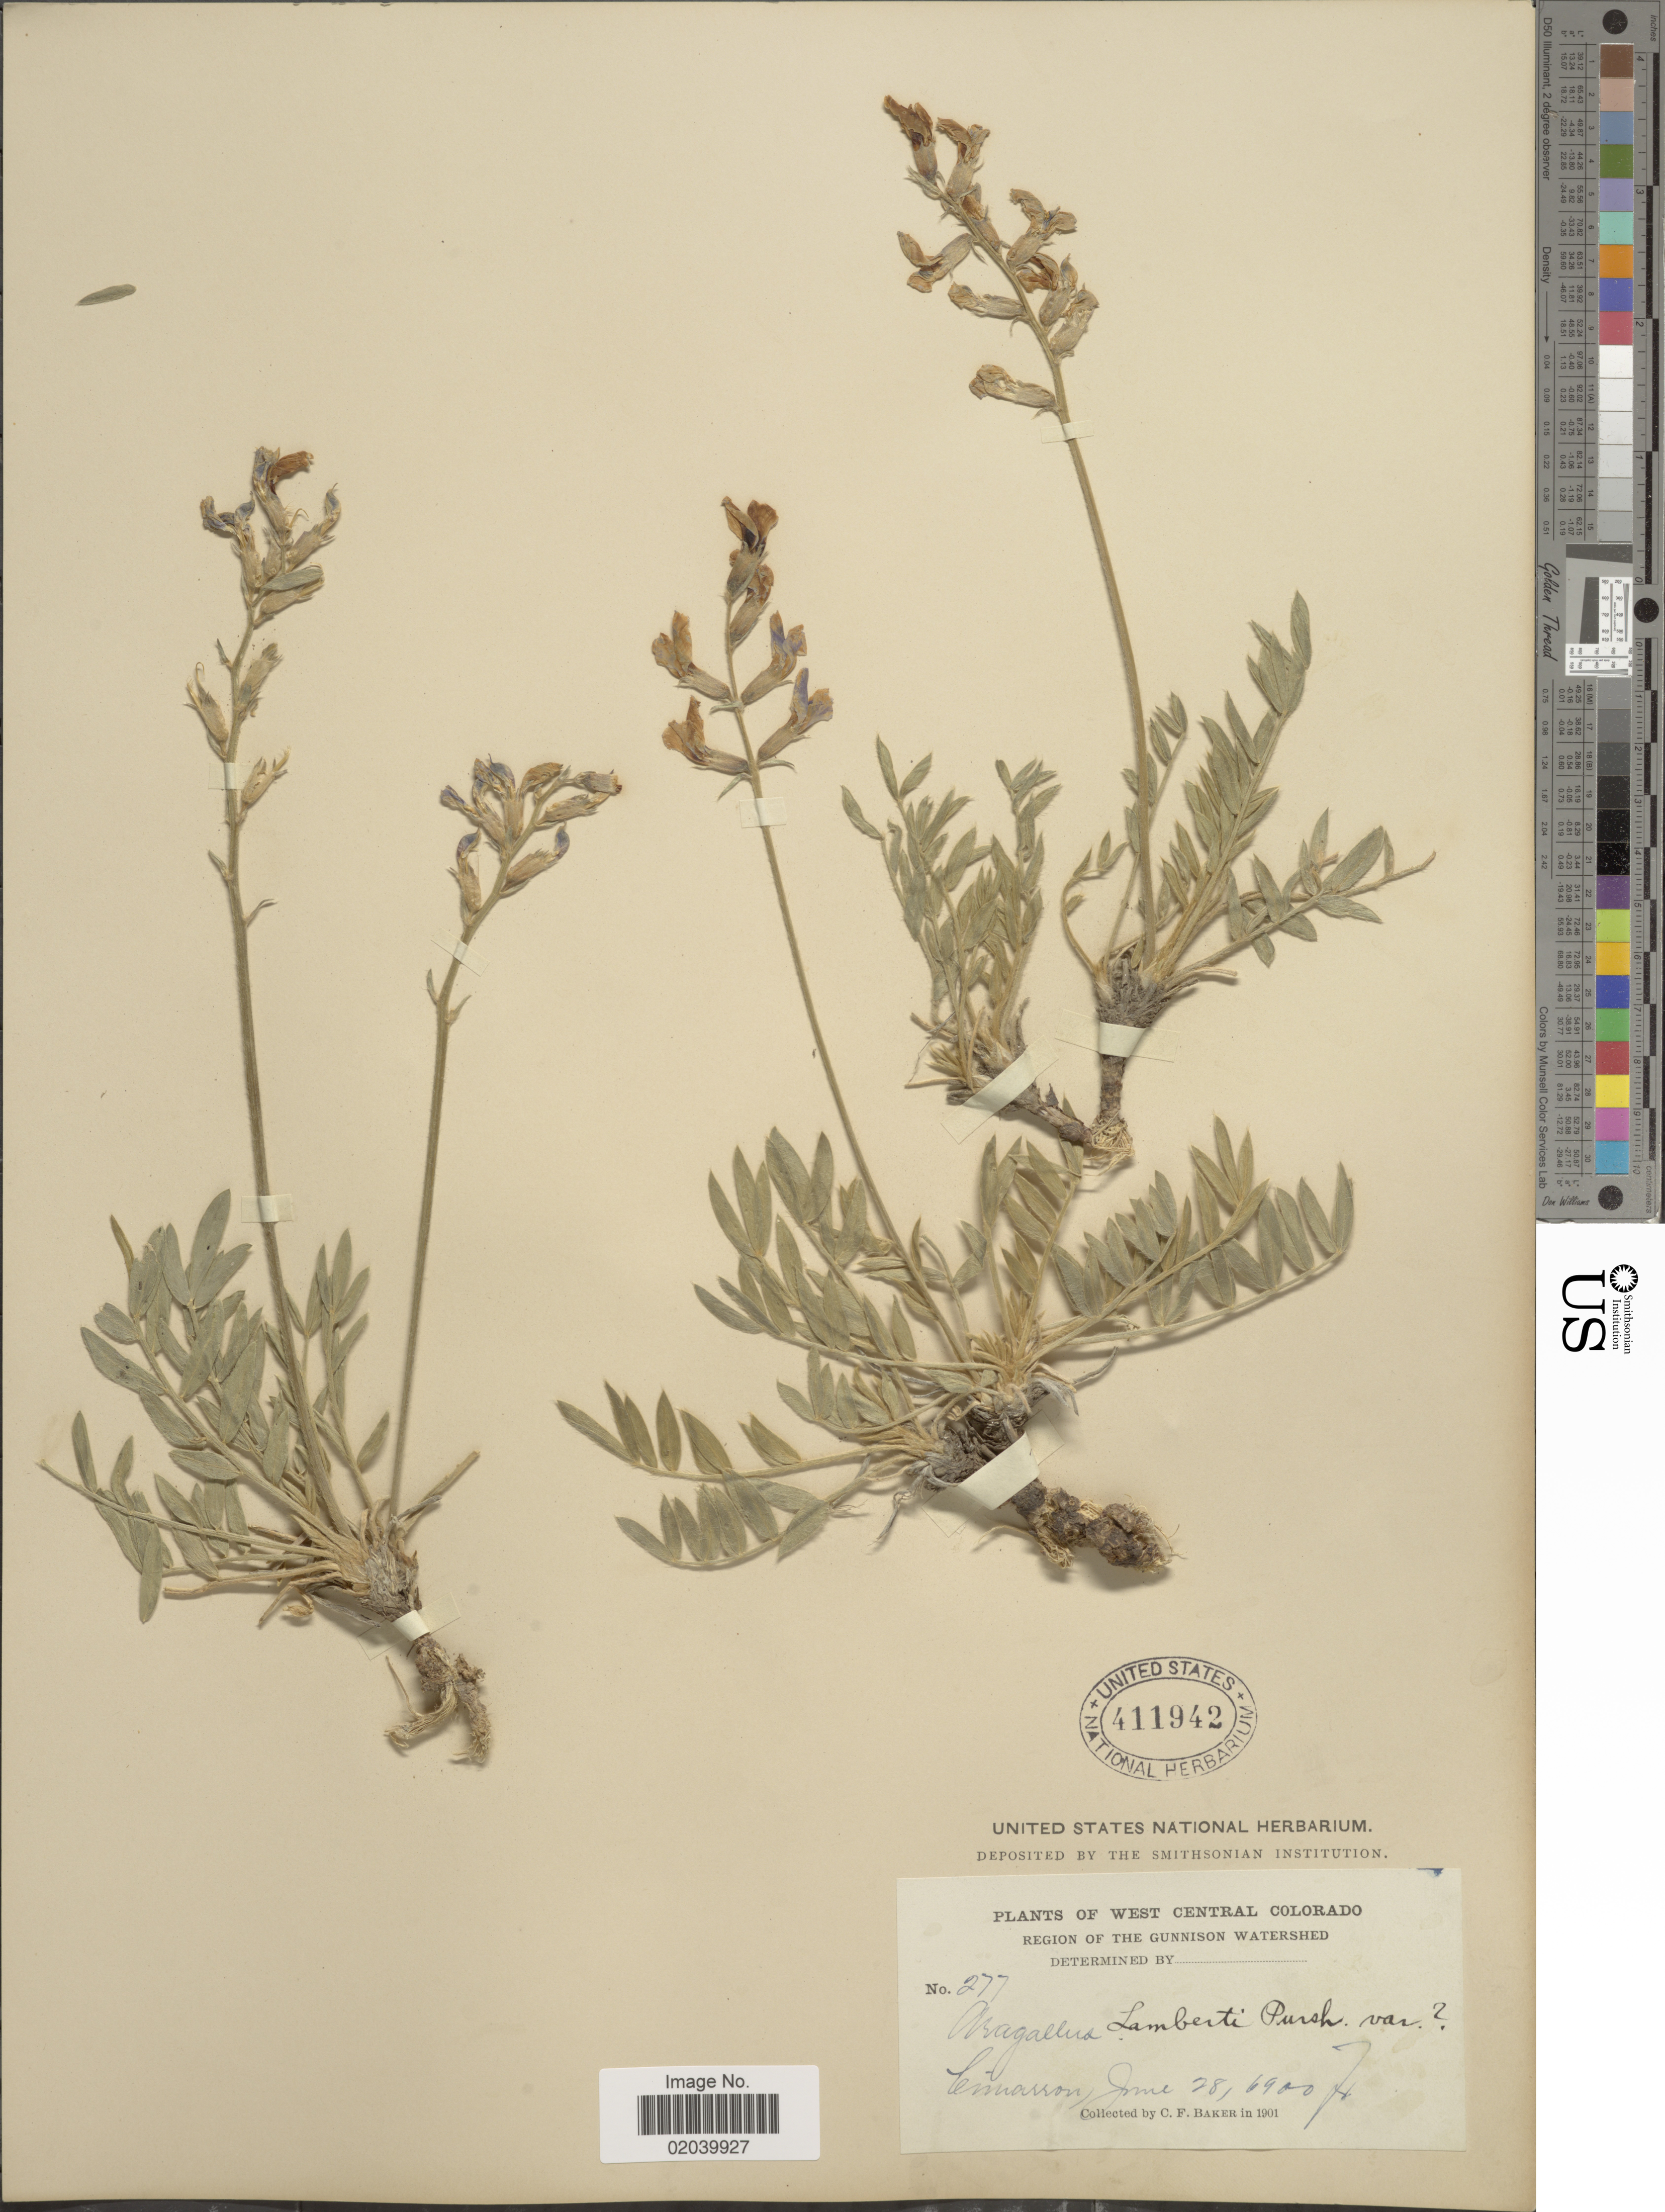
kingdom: Plantae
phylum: Tracheophyta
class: Magnoliopsida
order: Fabales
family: Fabaceae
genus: Oxytropis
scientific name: Oxytropis lambertii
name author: Pursh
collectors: C. F. Baker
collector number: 277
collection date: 1901-06-28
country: United States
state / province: Colorado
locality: West Central Colorado, region of the Gunnison Watershed, Cimarron.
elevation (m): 2103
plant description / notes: Corrected "Emmaron" to "Cimarron"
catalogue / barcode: US 411942